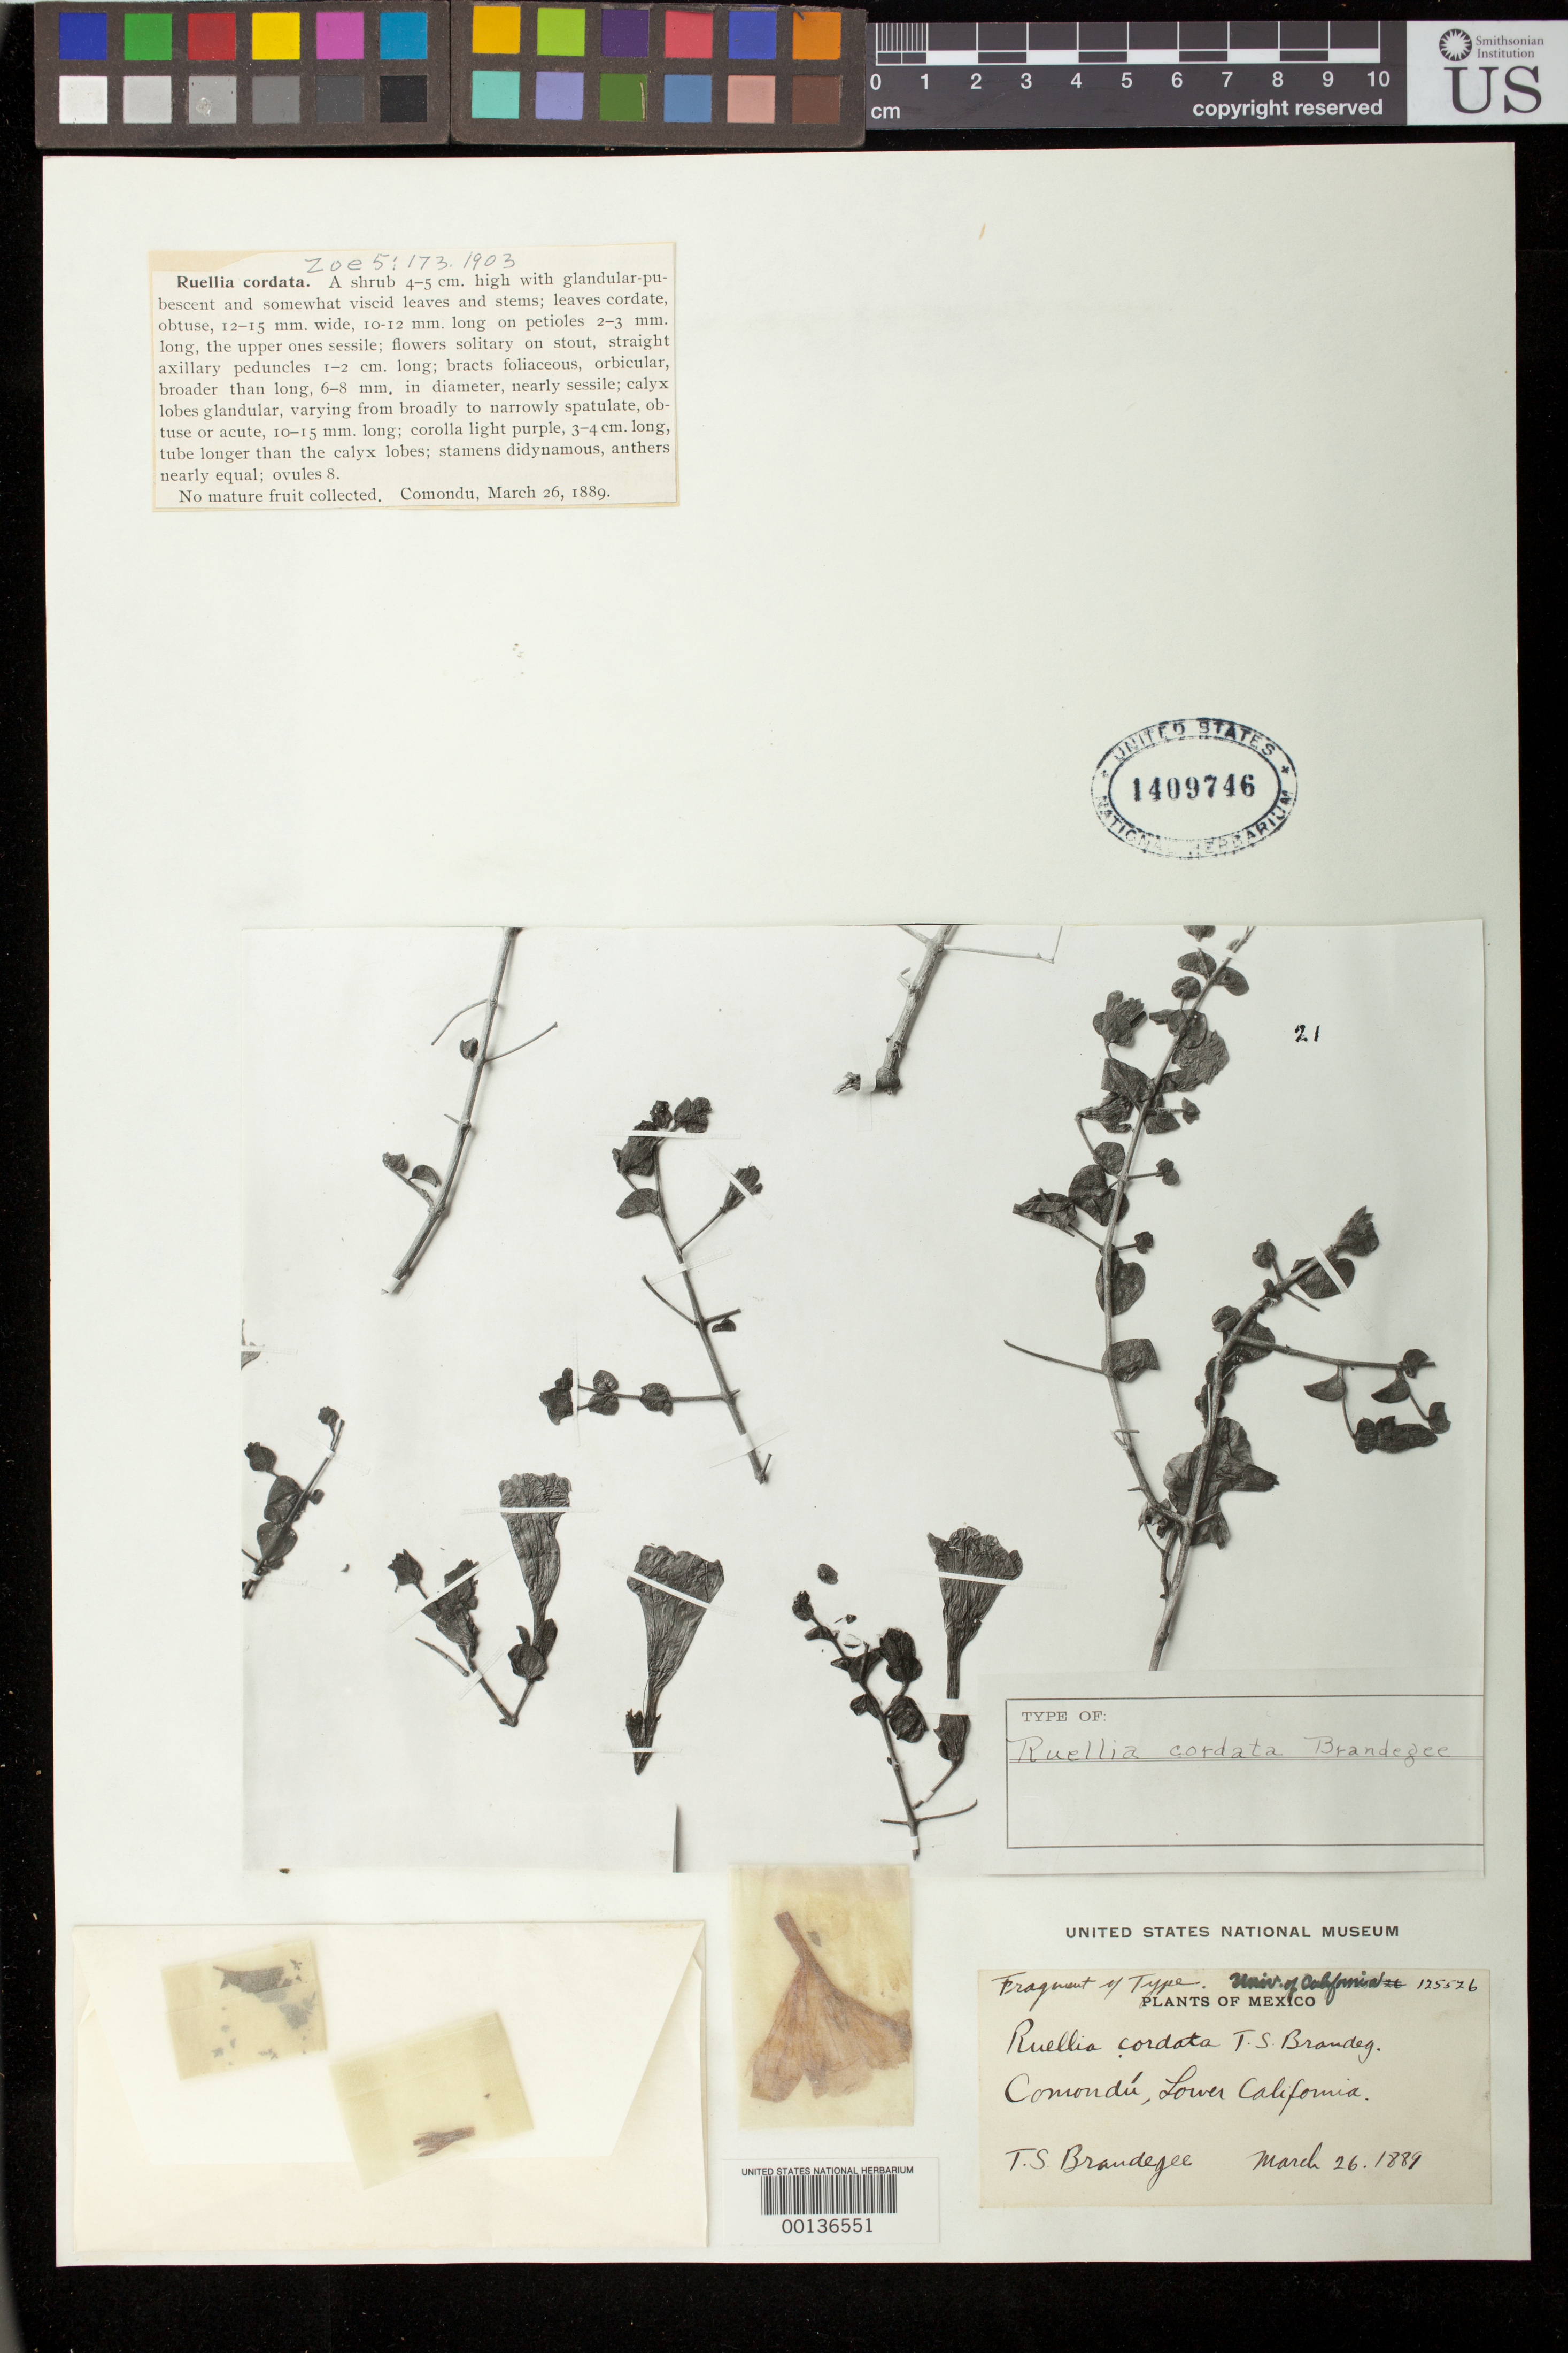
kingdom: Plantae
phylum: Tracheophyta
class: Magnoliopsida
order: Lamiales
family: Acanthaceae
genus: Ruellia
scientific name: Ruellia cordata Brandegee, nom. illeg.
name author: Brandegee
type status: Isotype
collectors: T. S. Brandegee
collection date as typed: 26 Mar 1889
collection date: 1889-03-26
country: Mexico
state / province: Baja California Sur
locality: Comondu.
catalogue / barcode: US 1409746